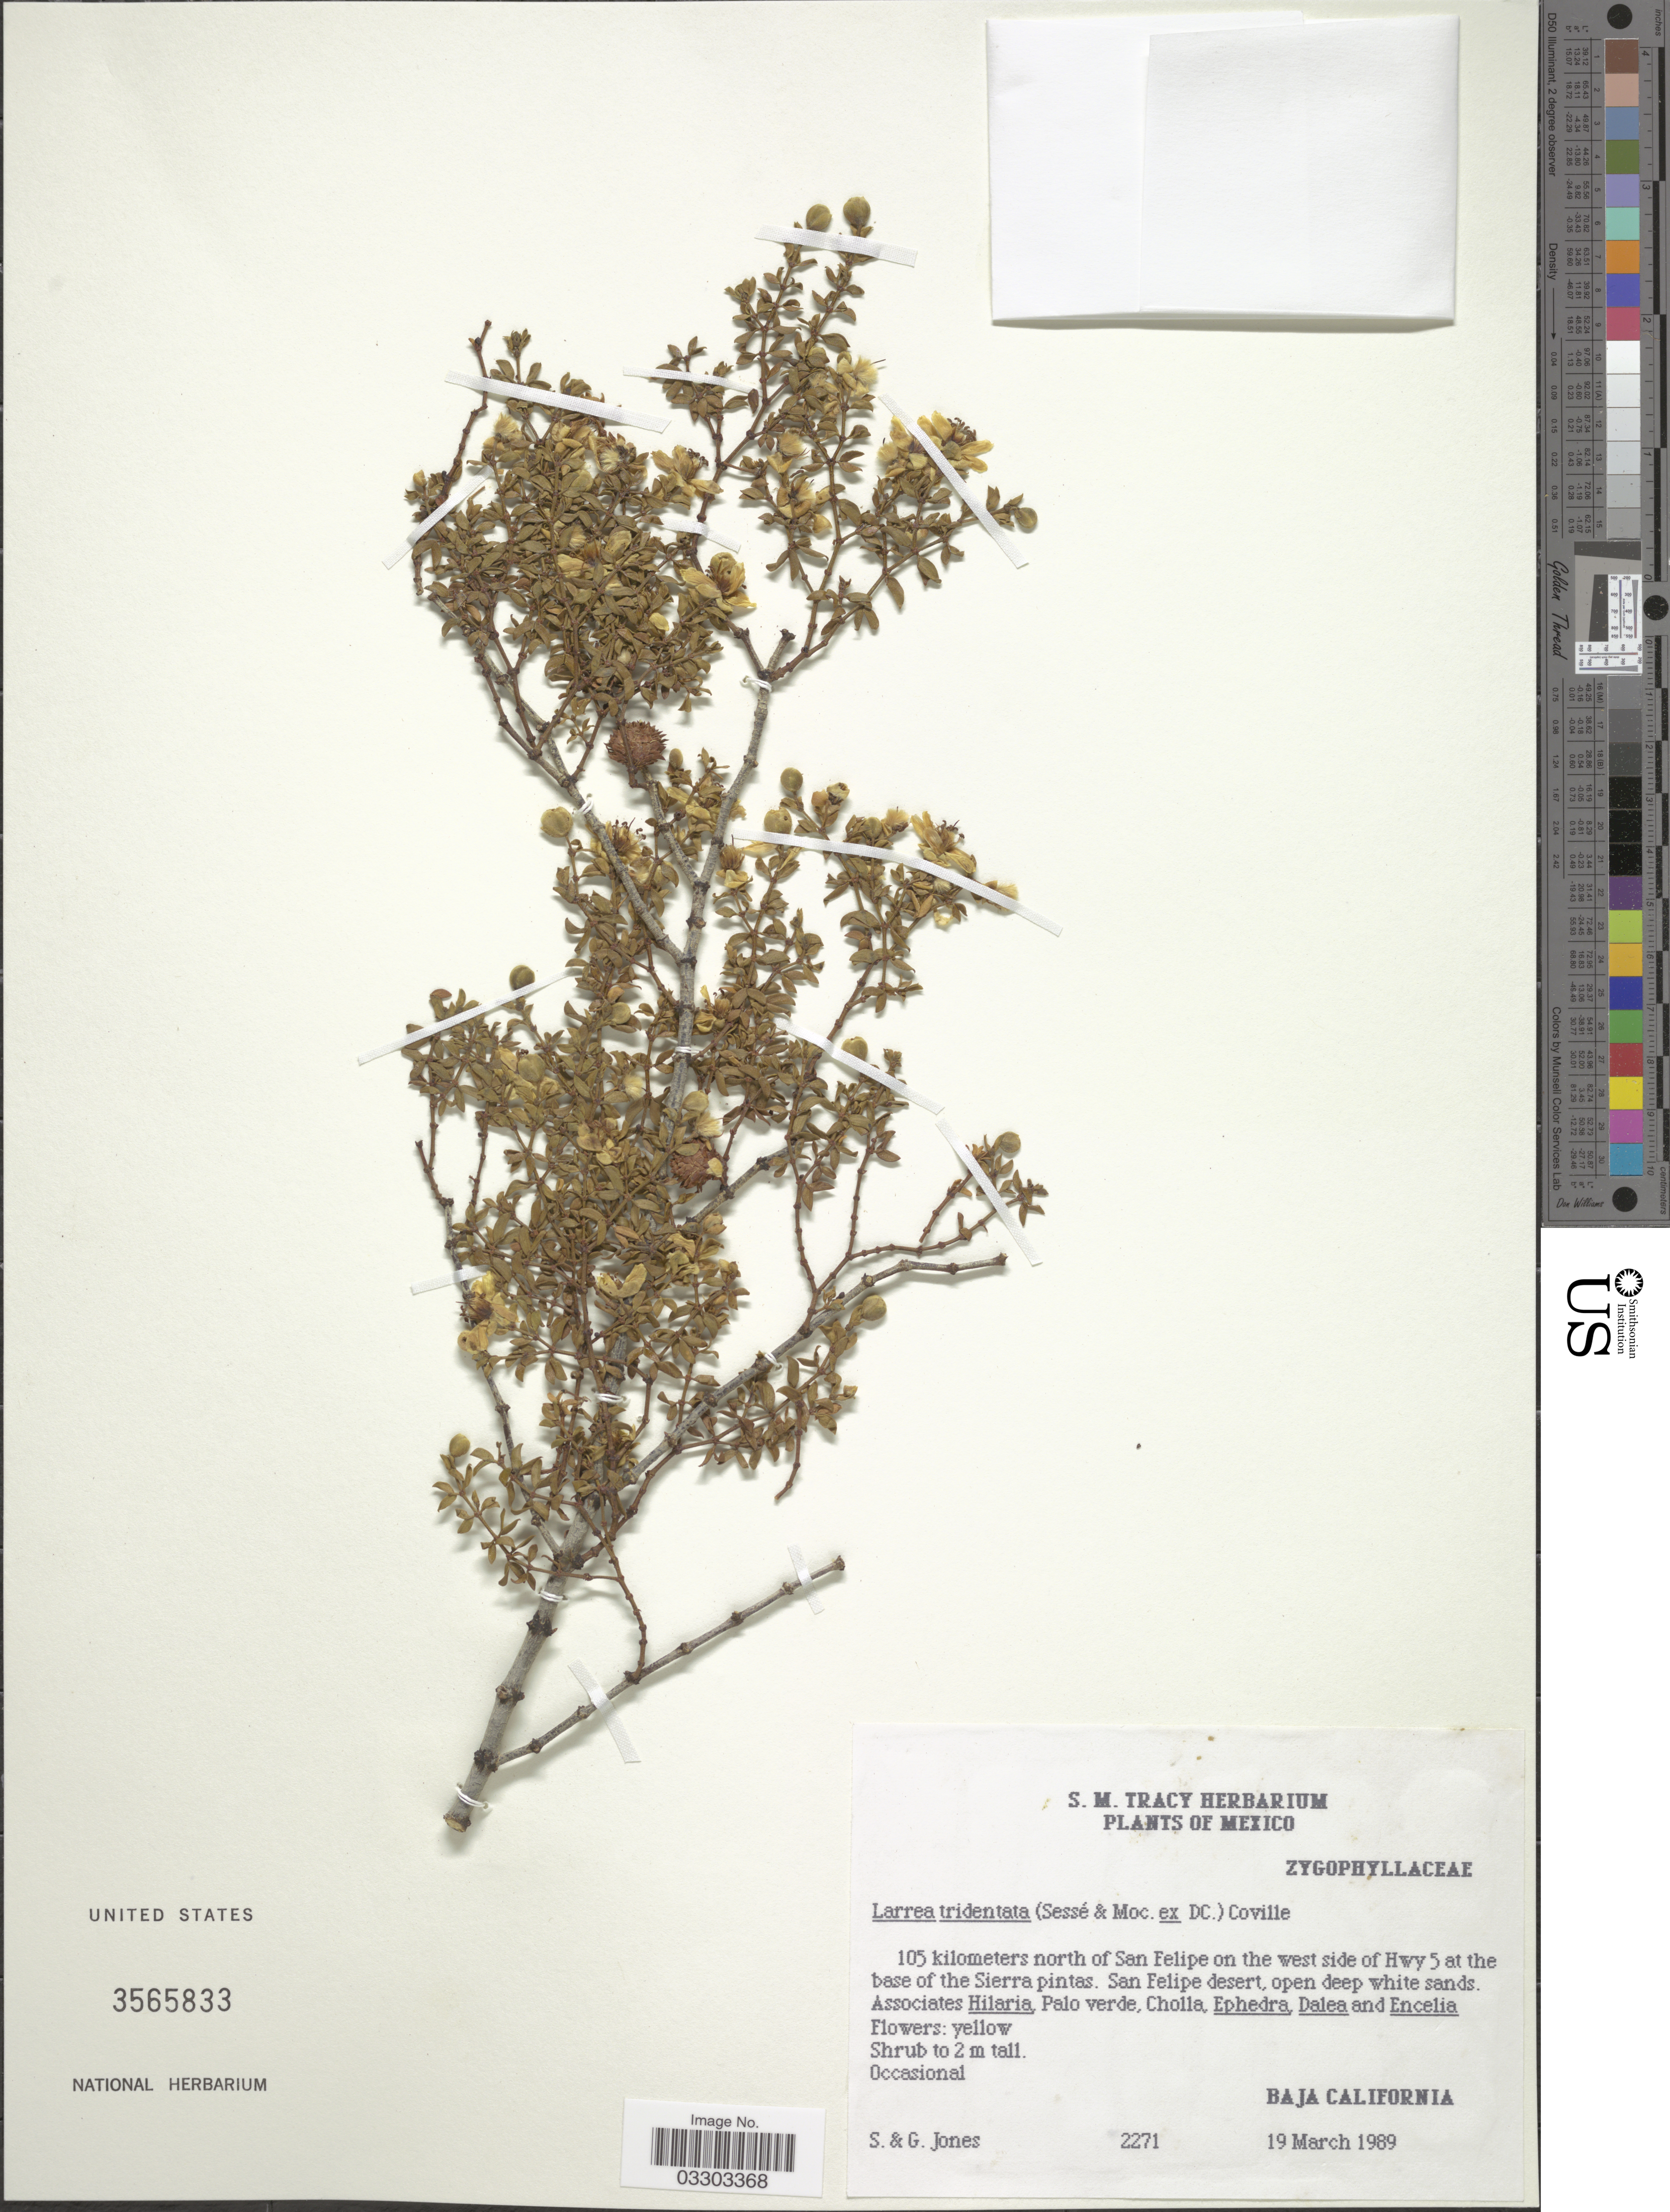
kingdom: Plantae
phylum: Tracheophyta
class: Magnoliopsida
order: Zygophyllales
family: Zygophyllaceae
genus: Larrea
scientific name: Larrea tridentata var. tridentata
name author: (Sessé & Moc. ex DC.) Coville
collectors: S. Jones & G. Jones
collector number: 2271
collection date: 1989-03-19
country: Mexico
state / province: Baja California Norte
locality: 105 kilometers north of San Felipe on the west side of Hwy 5 at the base of the Sierra pintas. Baja California.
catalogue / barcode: US 3565833